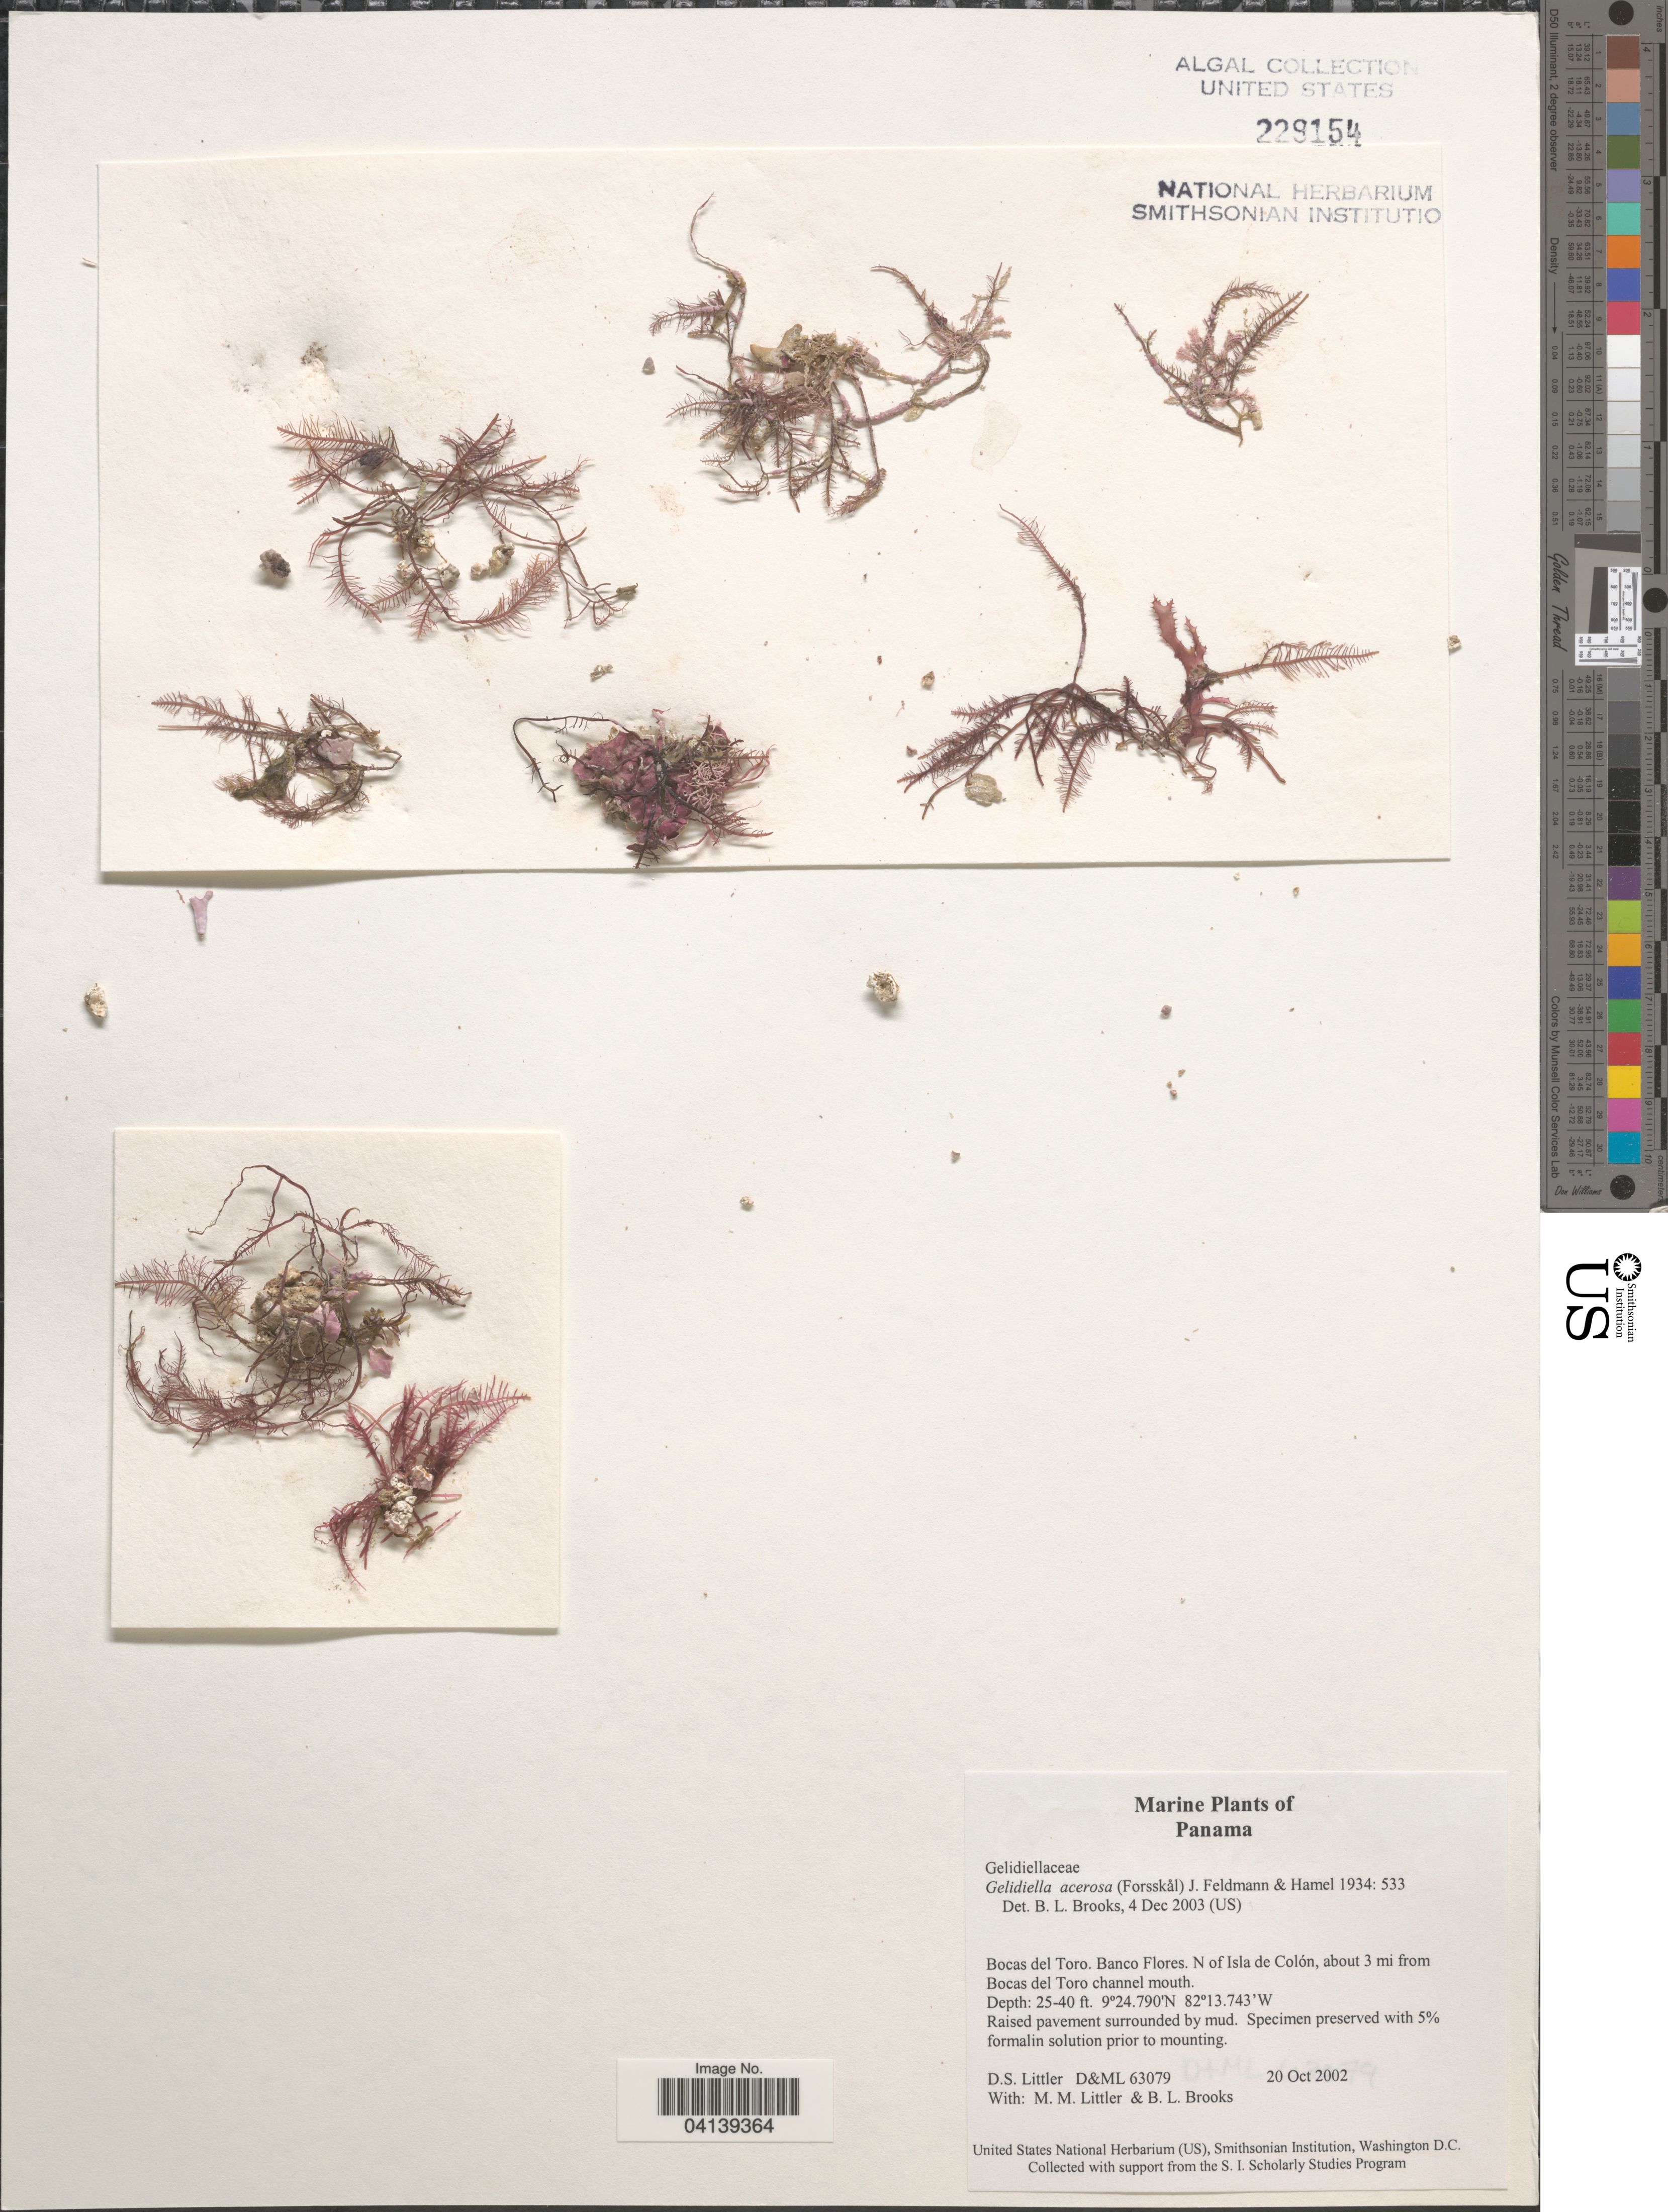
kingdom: Plantae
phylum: Rhodophyta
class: Florideophyceae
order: Gelidiales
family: Gelidiellaceae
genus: Gelidiella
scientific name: Gelidiella acerosa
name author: (Forssk.) Feldmann & G. Hamel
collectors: D. S. Littler & B. Brooks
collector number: D&ML63079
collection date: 2002-10-20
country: Panama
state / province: Bocas del Toro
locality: Banco Flores. N of Isla de Colón, about 3 mi from Bocas del Toro channel mouth.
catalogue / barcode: US 229154